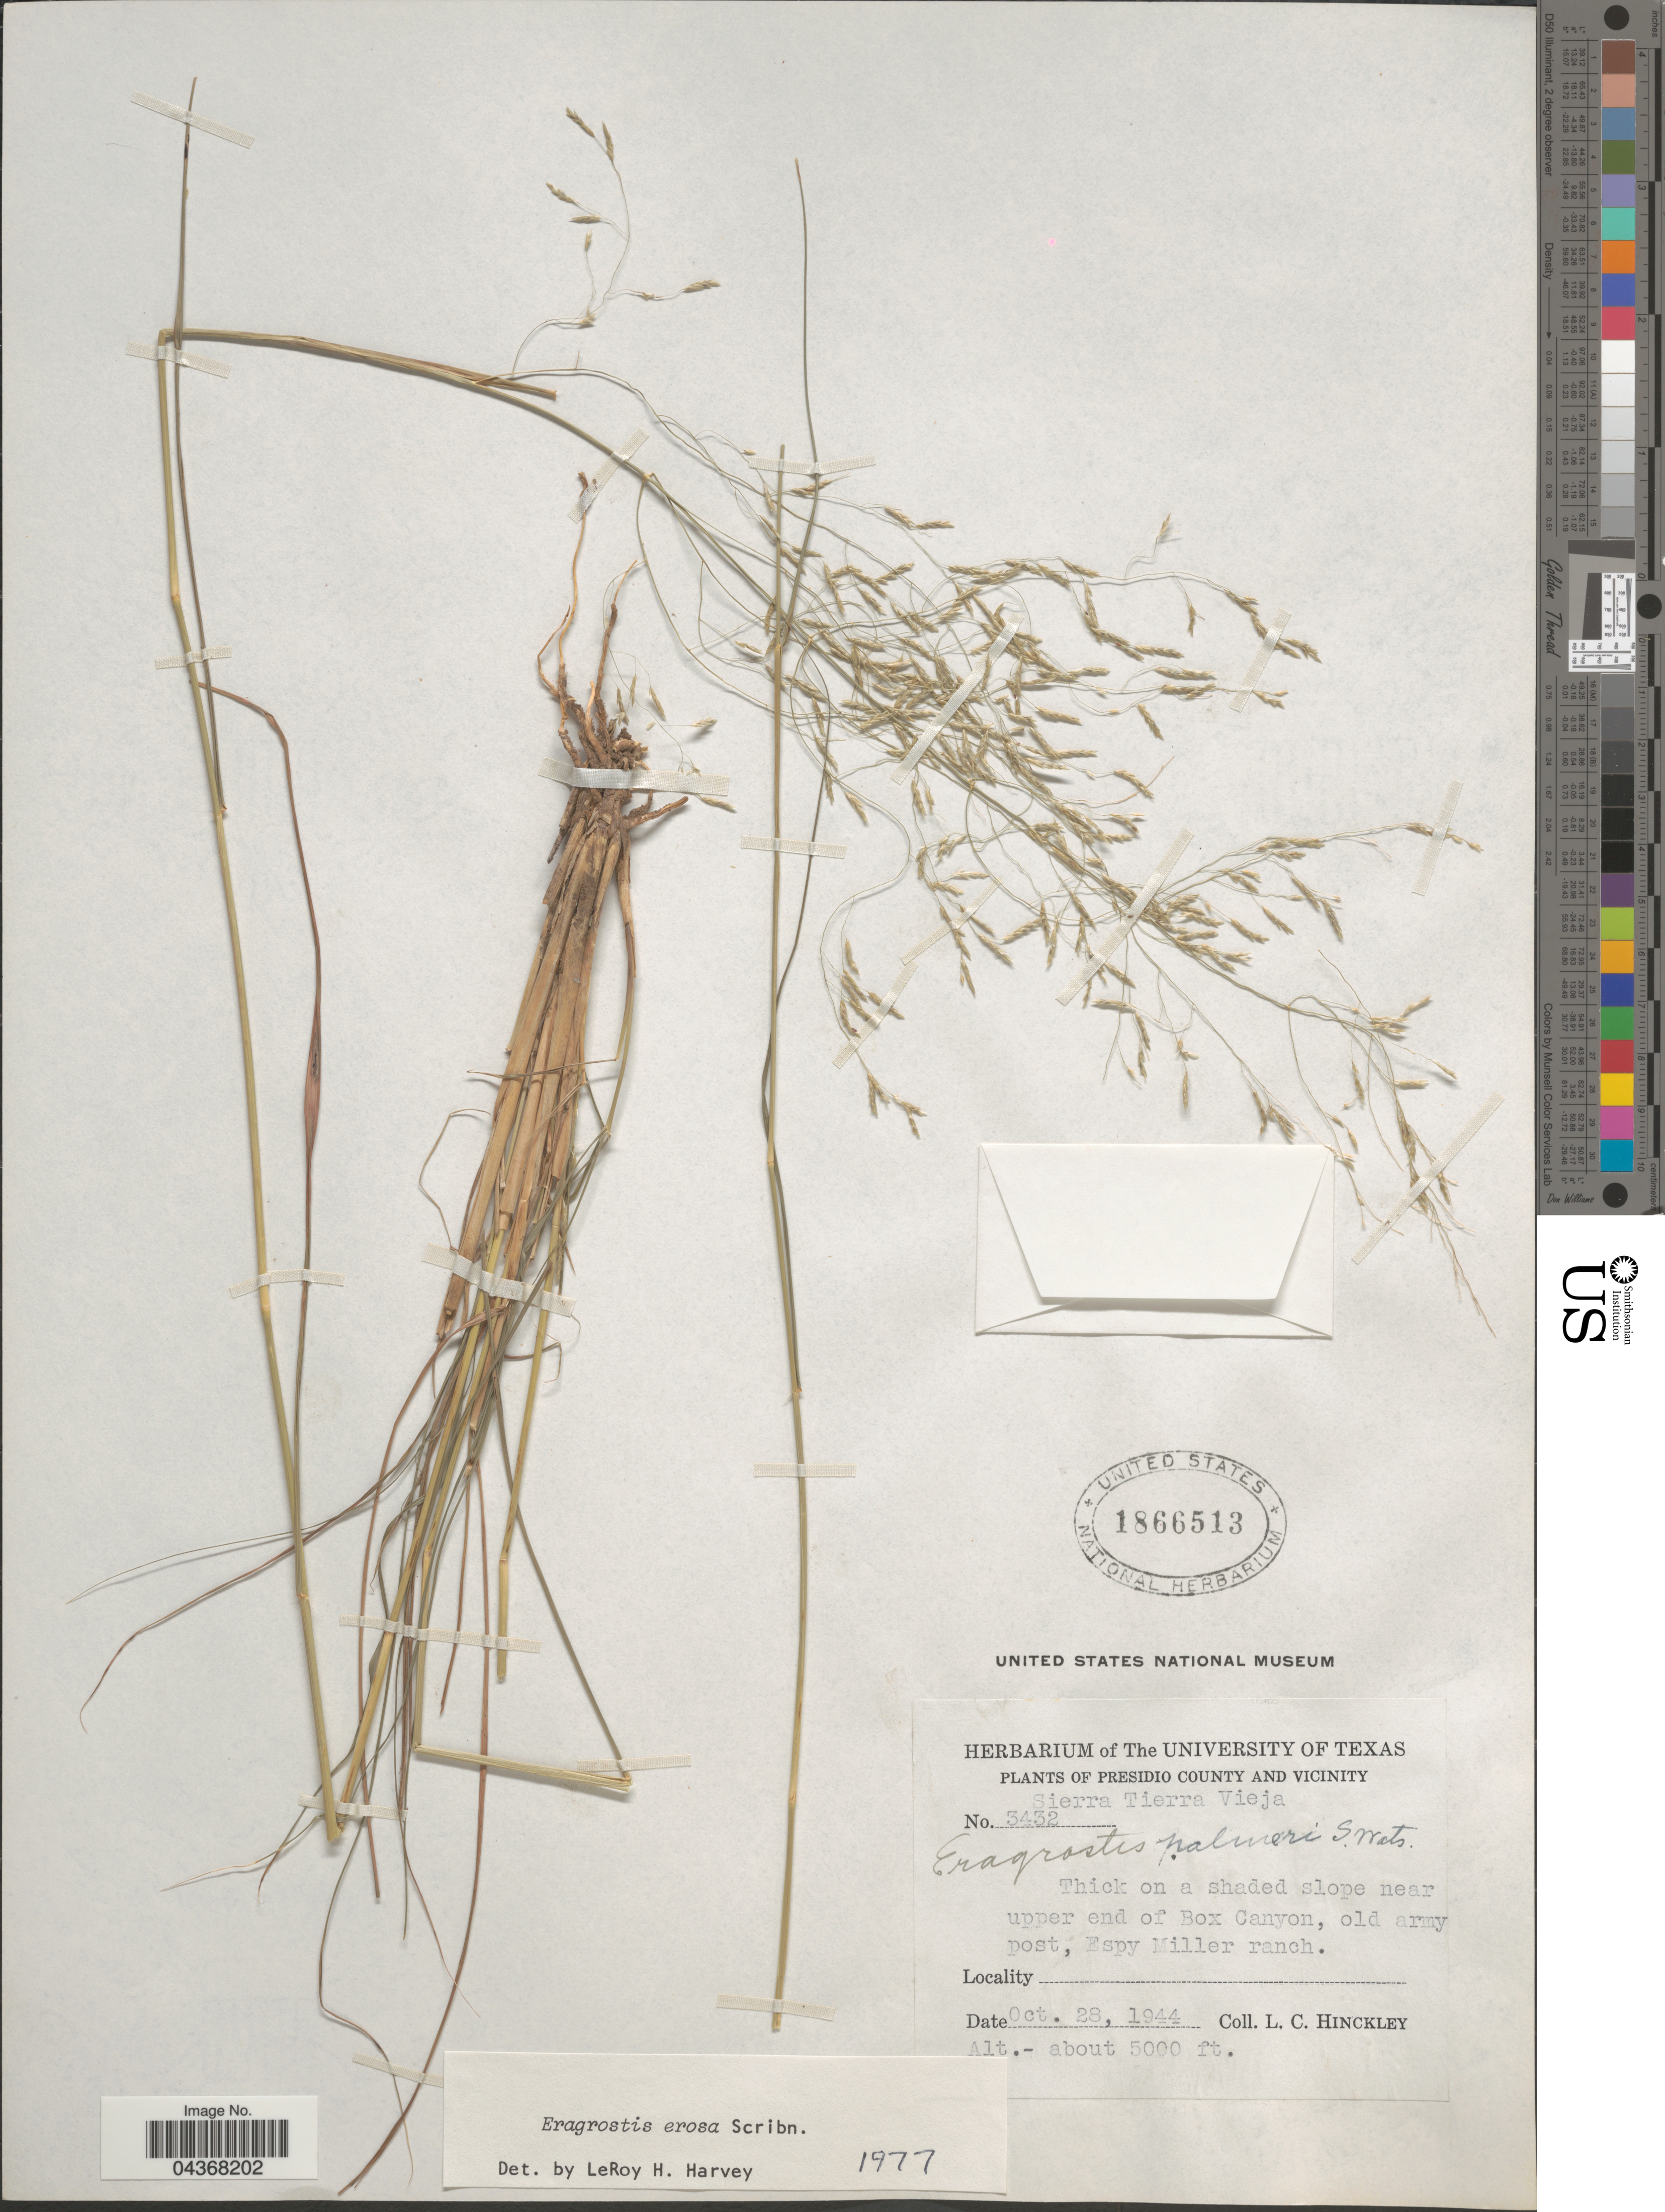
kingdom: Plantae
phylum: Tracheophyta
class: Liliopsida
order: Poales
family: Poaceae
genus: Eragrostis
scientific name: Eragrostis erosa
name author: Scribn. ex W.J. Beal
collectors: L. Hinckley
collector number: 3432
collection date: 1944-10-28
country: United States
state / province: Texas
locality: Presidio County and vicinity. Sierra Tierra Vieja. Thick on a shaded slope near upper end of Box Canyon, old army post, Espy Miller ranch.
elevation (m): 1524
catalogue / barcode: US 1866513